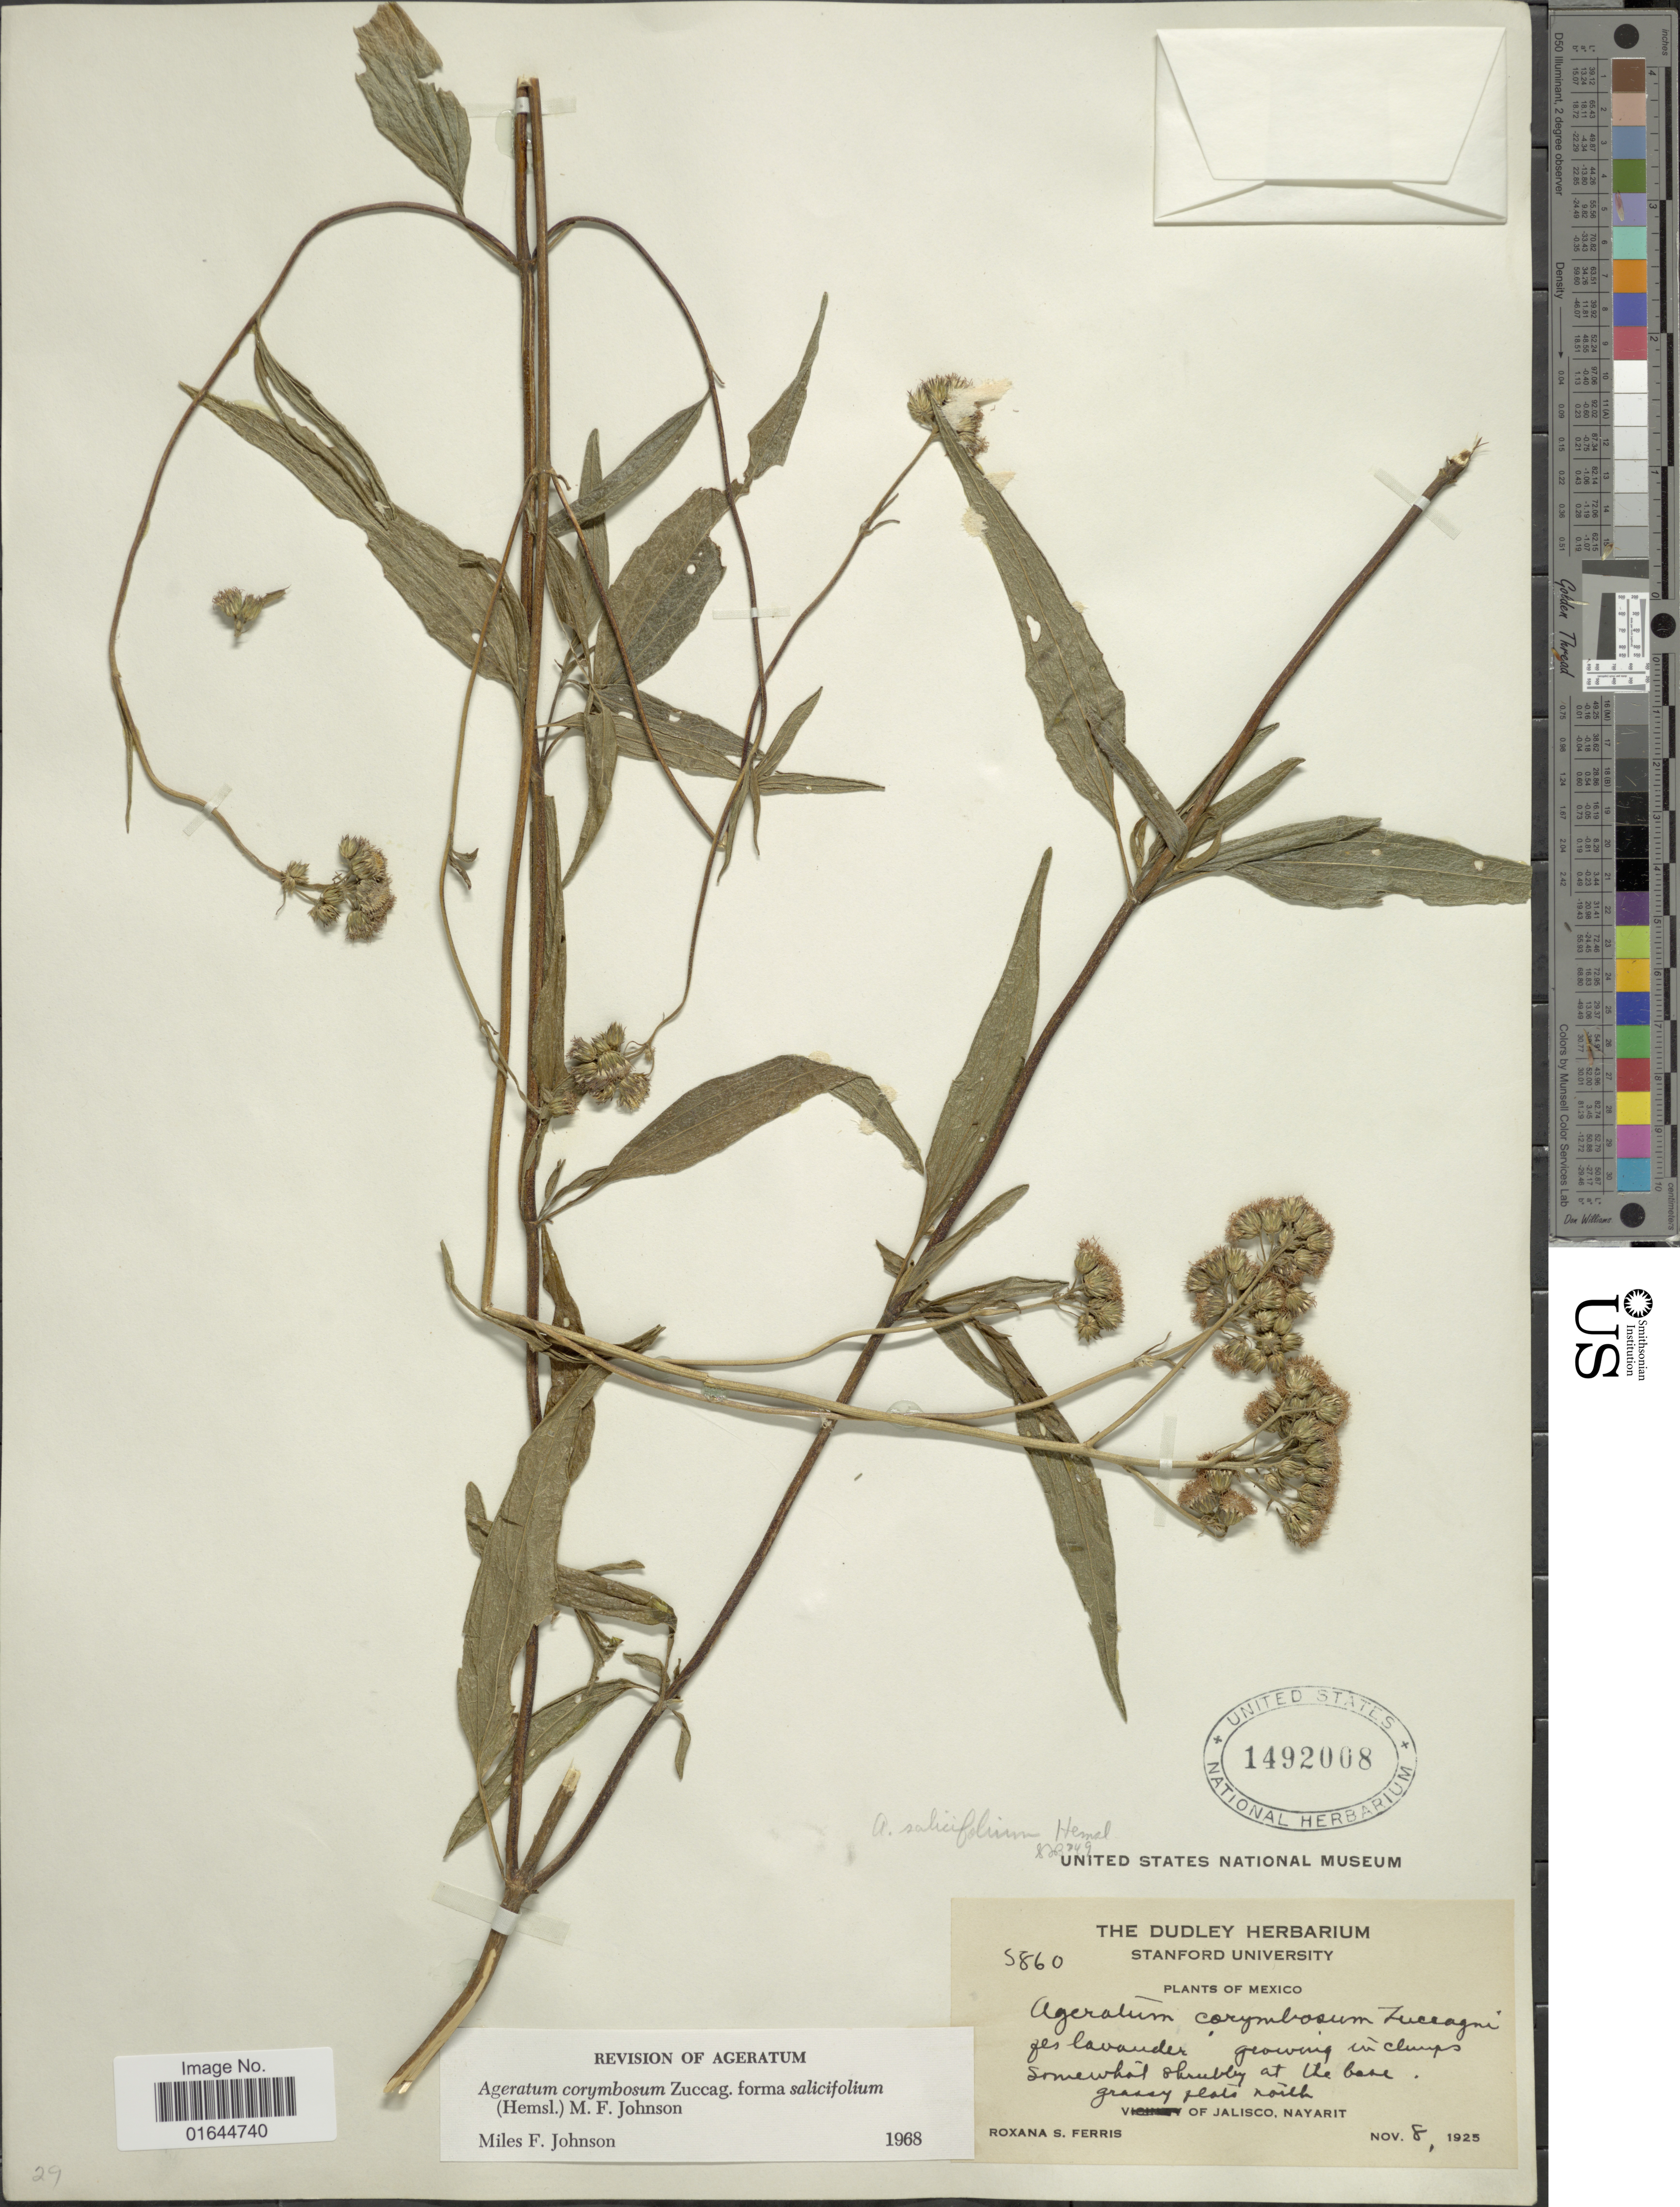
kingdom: Plantae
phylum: Tracheophyta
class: Magnoliopsida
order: Asterales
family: Asteraceae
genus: Ageratum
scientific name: Ageratum corymbosum f. salicifolium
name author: (Hemsl.) M.F. Johnson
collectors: R. S. Ferris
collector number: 5860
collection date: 1925-11-08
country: Mexico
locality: Mexico, north of Jalisco, Nayarit.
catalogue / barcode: US 1492008